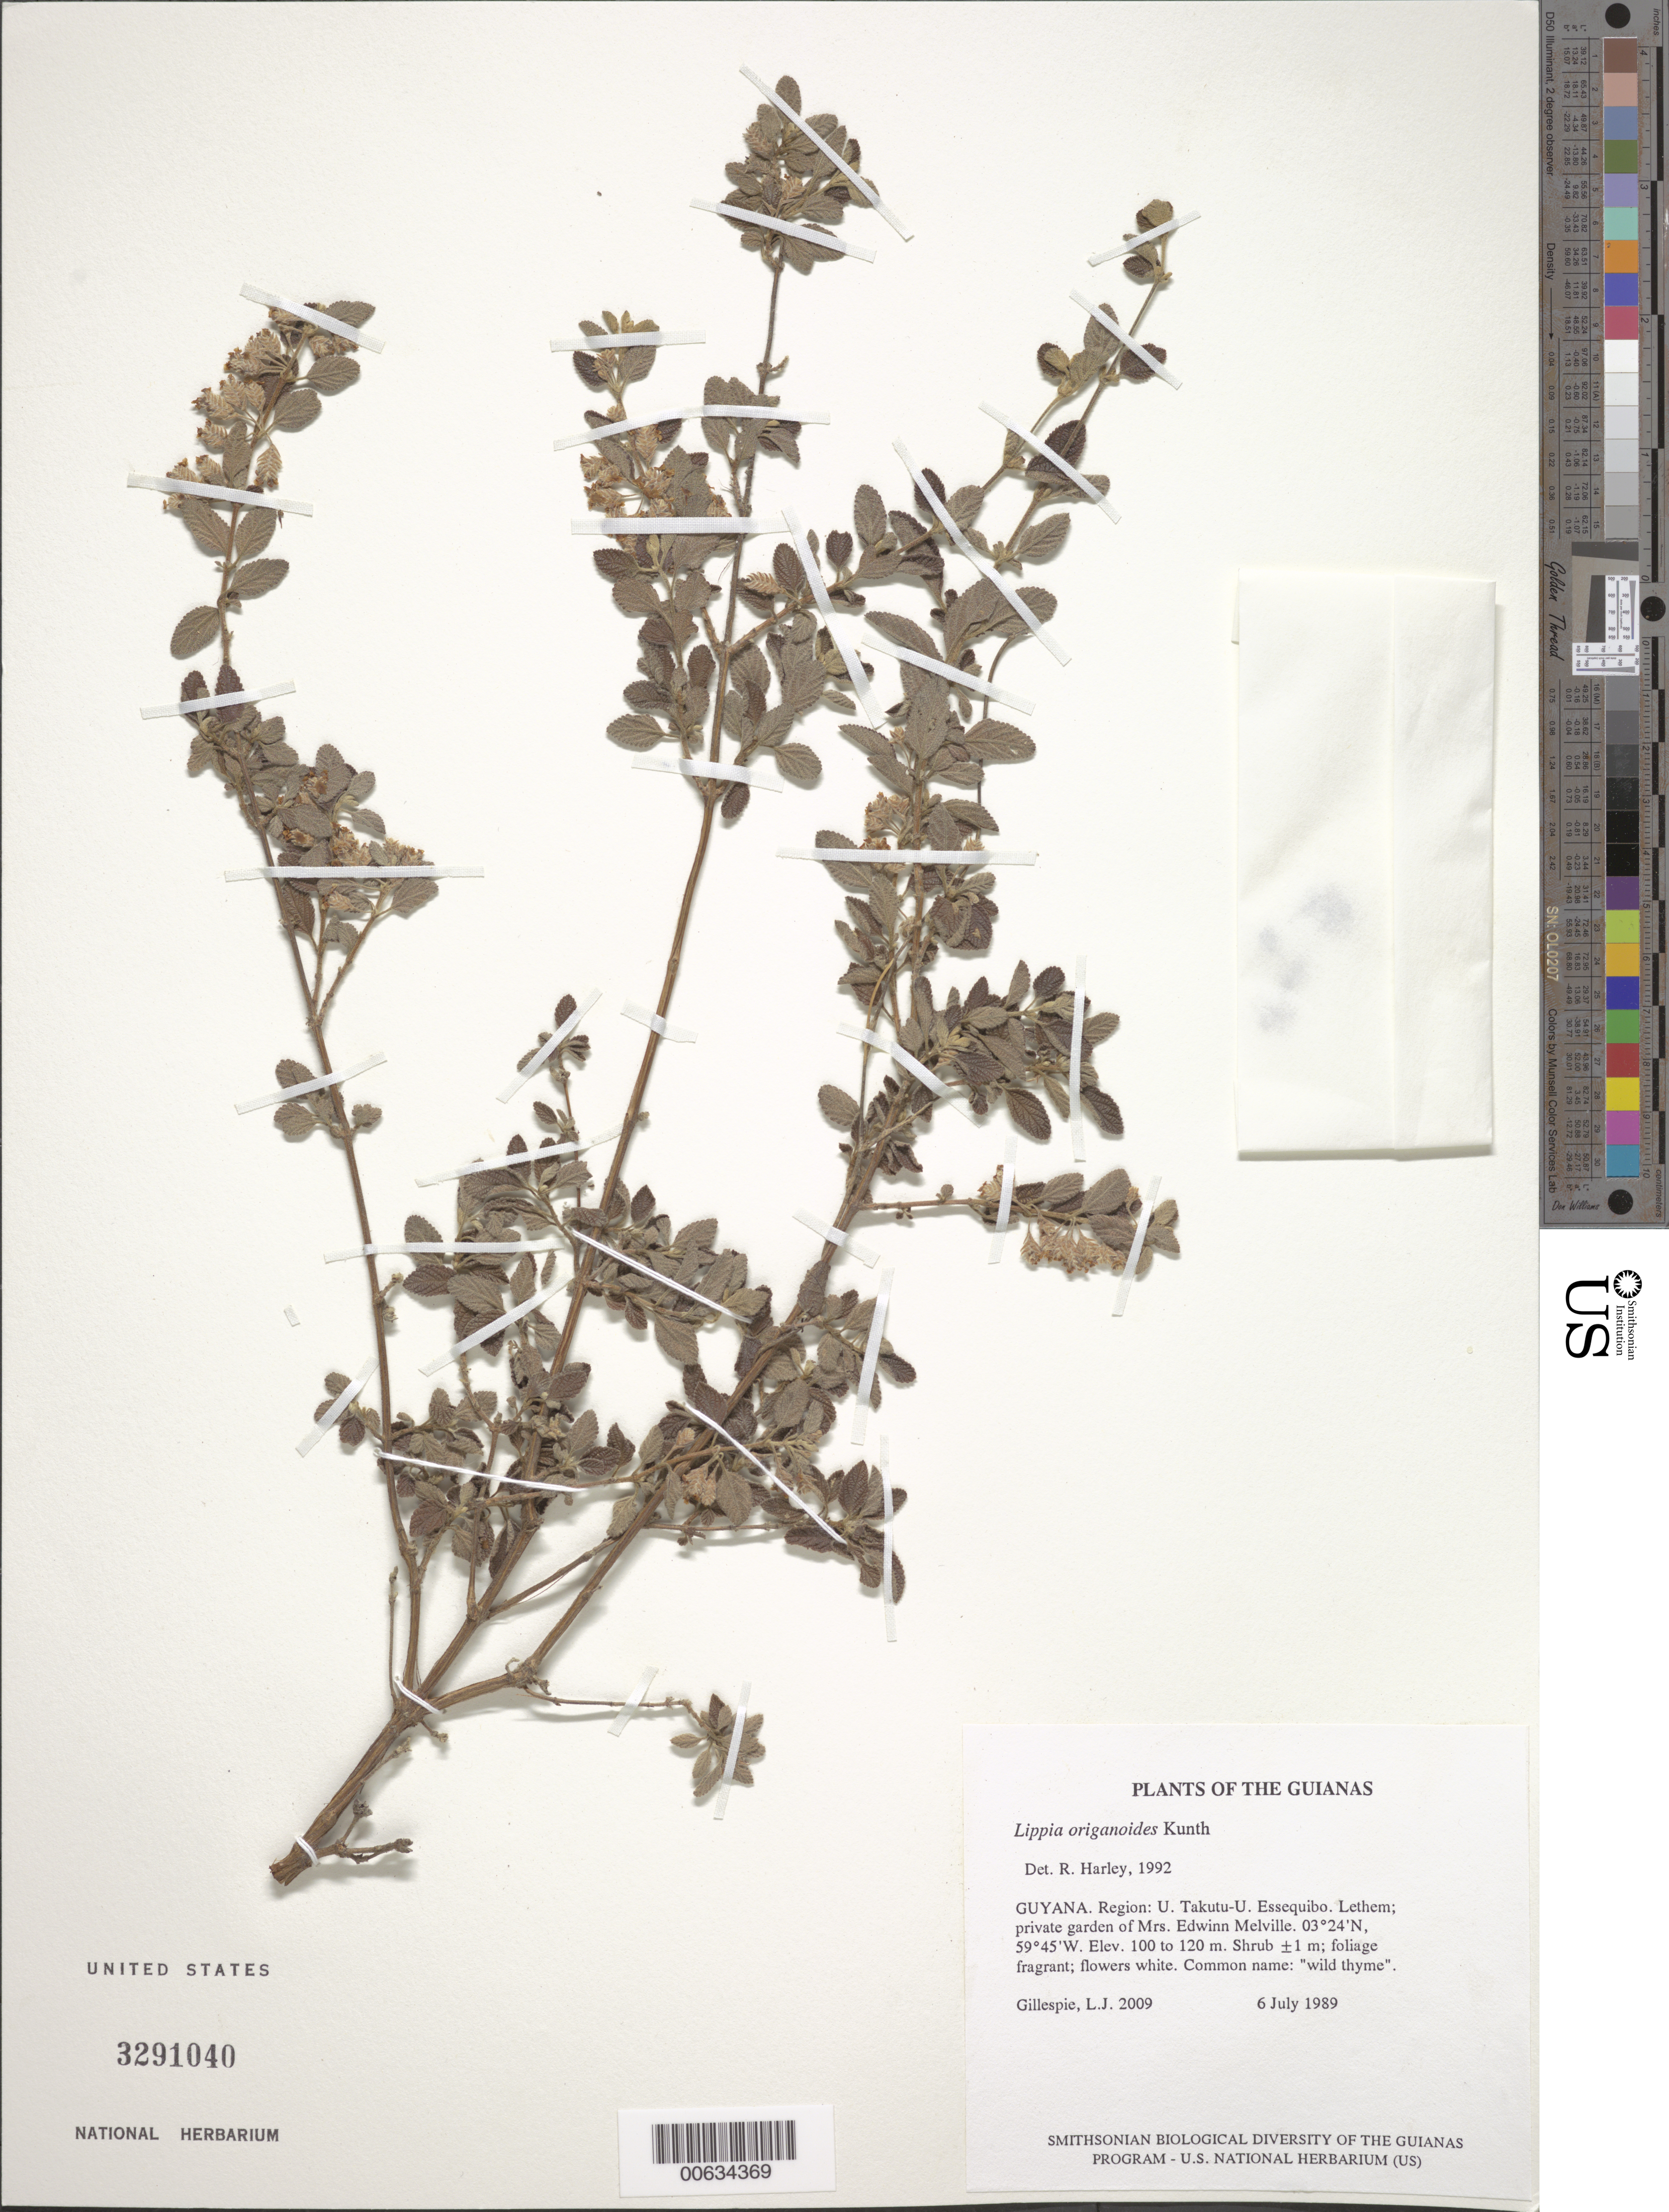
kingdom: Plantae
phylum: Tracheophyta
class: Magnoliopsida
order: Lamiales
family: Verbenaceae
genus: Lippia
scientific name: Lippia origanoides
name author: Kunth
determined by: Harley, R. M.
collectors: L. J. Gillespie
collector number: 2009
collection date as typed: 6 July 1989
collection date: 1989-07-06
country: Guyana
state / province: U. Takutu-U. Essequibo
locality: Lethem; private garden of Mrs. Edwinn Melville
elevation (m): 100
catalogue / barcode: US 3291040